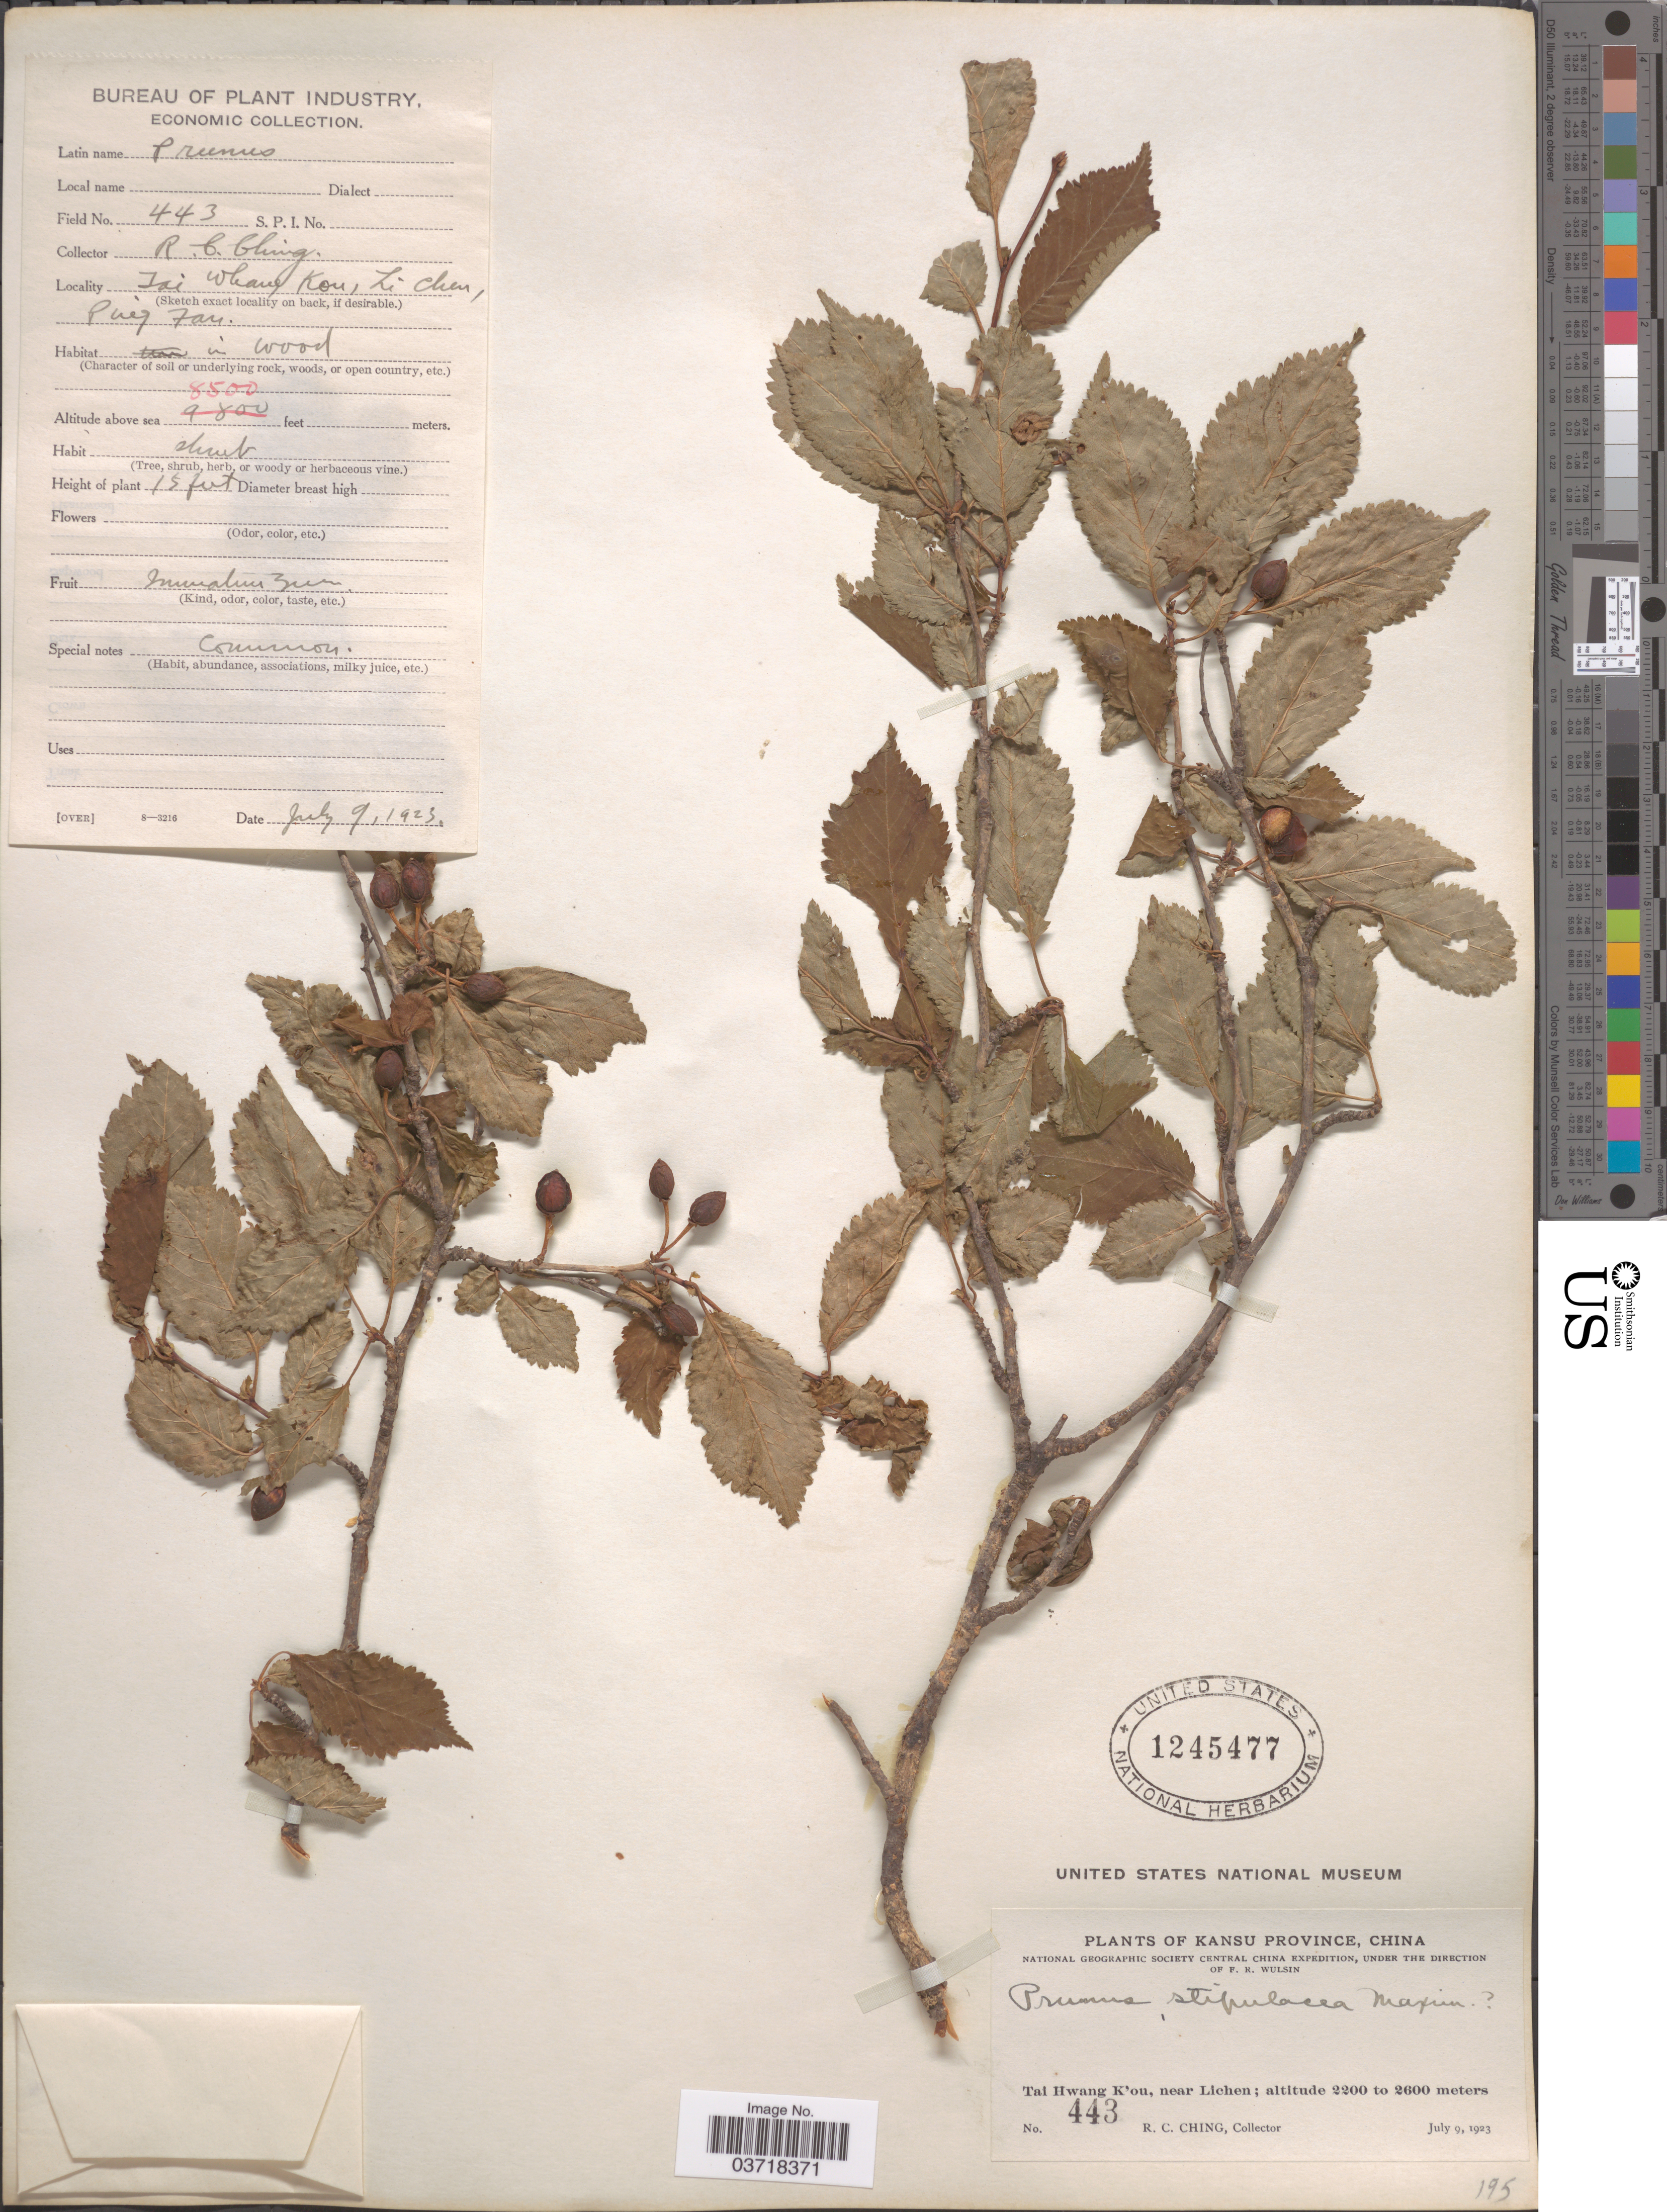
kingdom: Plantae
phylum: Tracheophyta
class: Magnoliopsida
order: Rosales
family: Rosaceae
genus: Prunus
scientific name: Prunus stipulacea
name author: Maxim.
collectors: R. C. Ching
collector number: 443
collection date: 1923-07-09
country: China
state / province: Gansu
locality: Kansu Province. Tai Hwang K'ou, near Lichen. Ping Fan.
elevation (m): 2591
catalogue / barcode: US 1245477